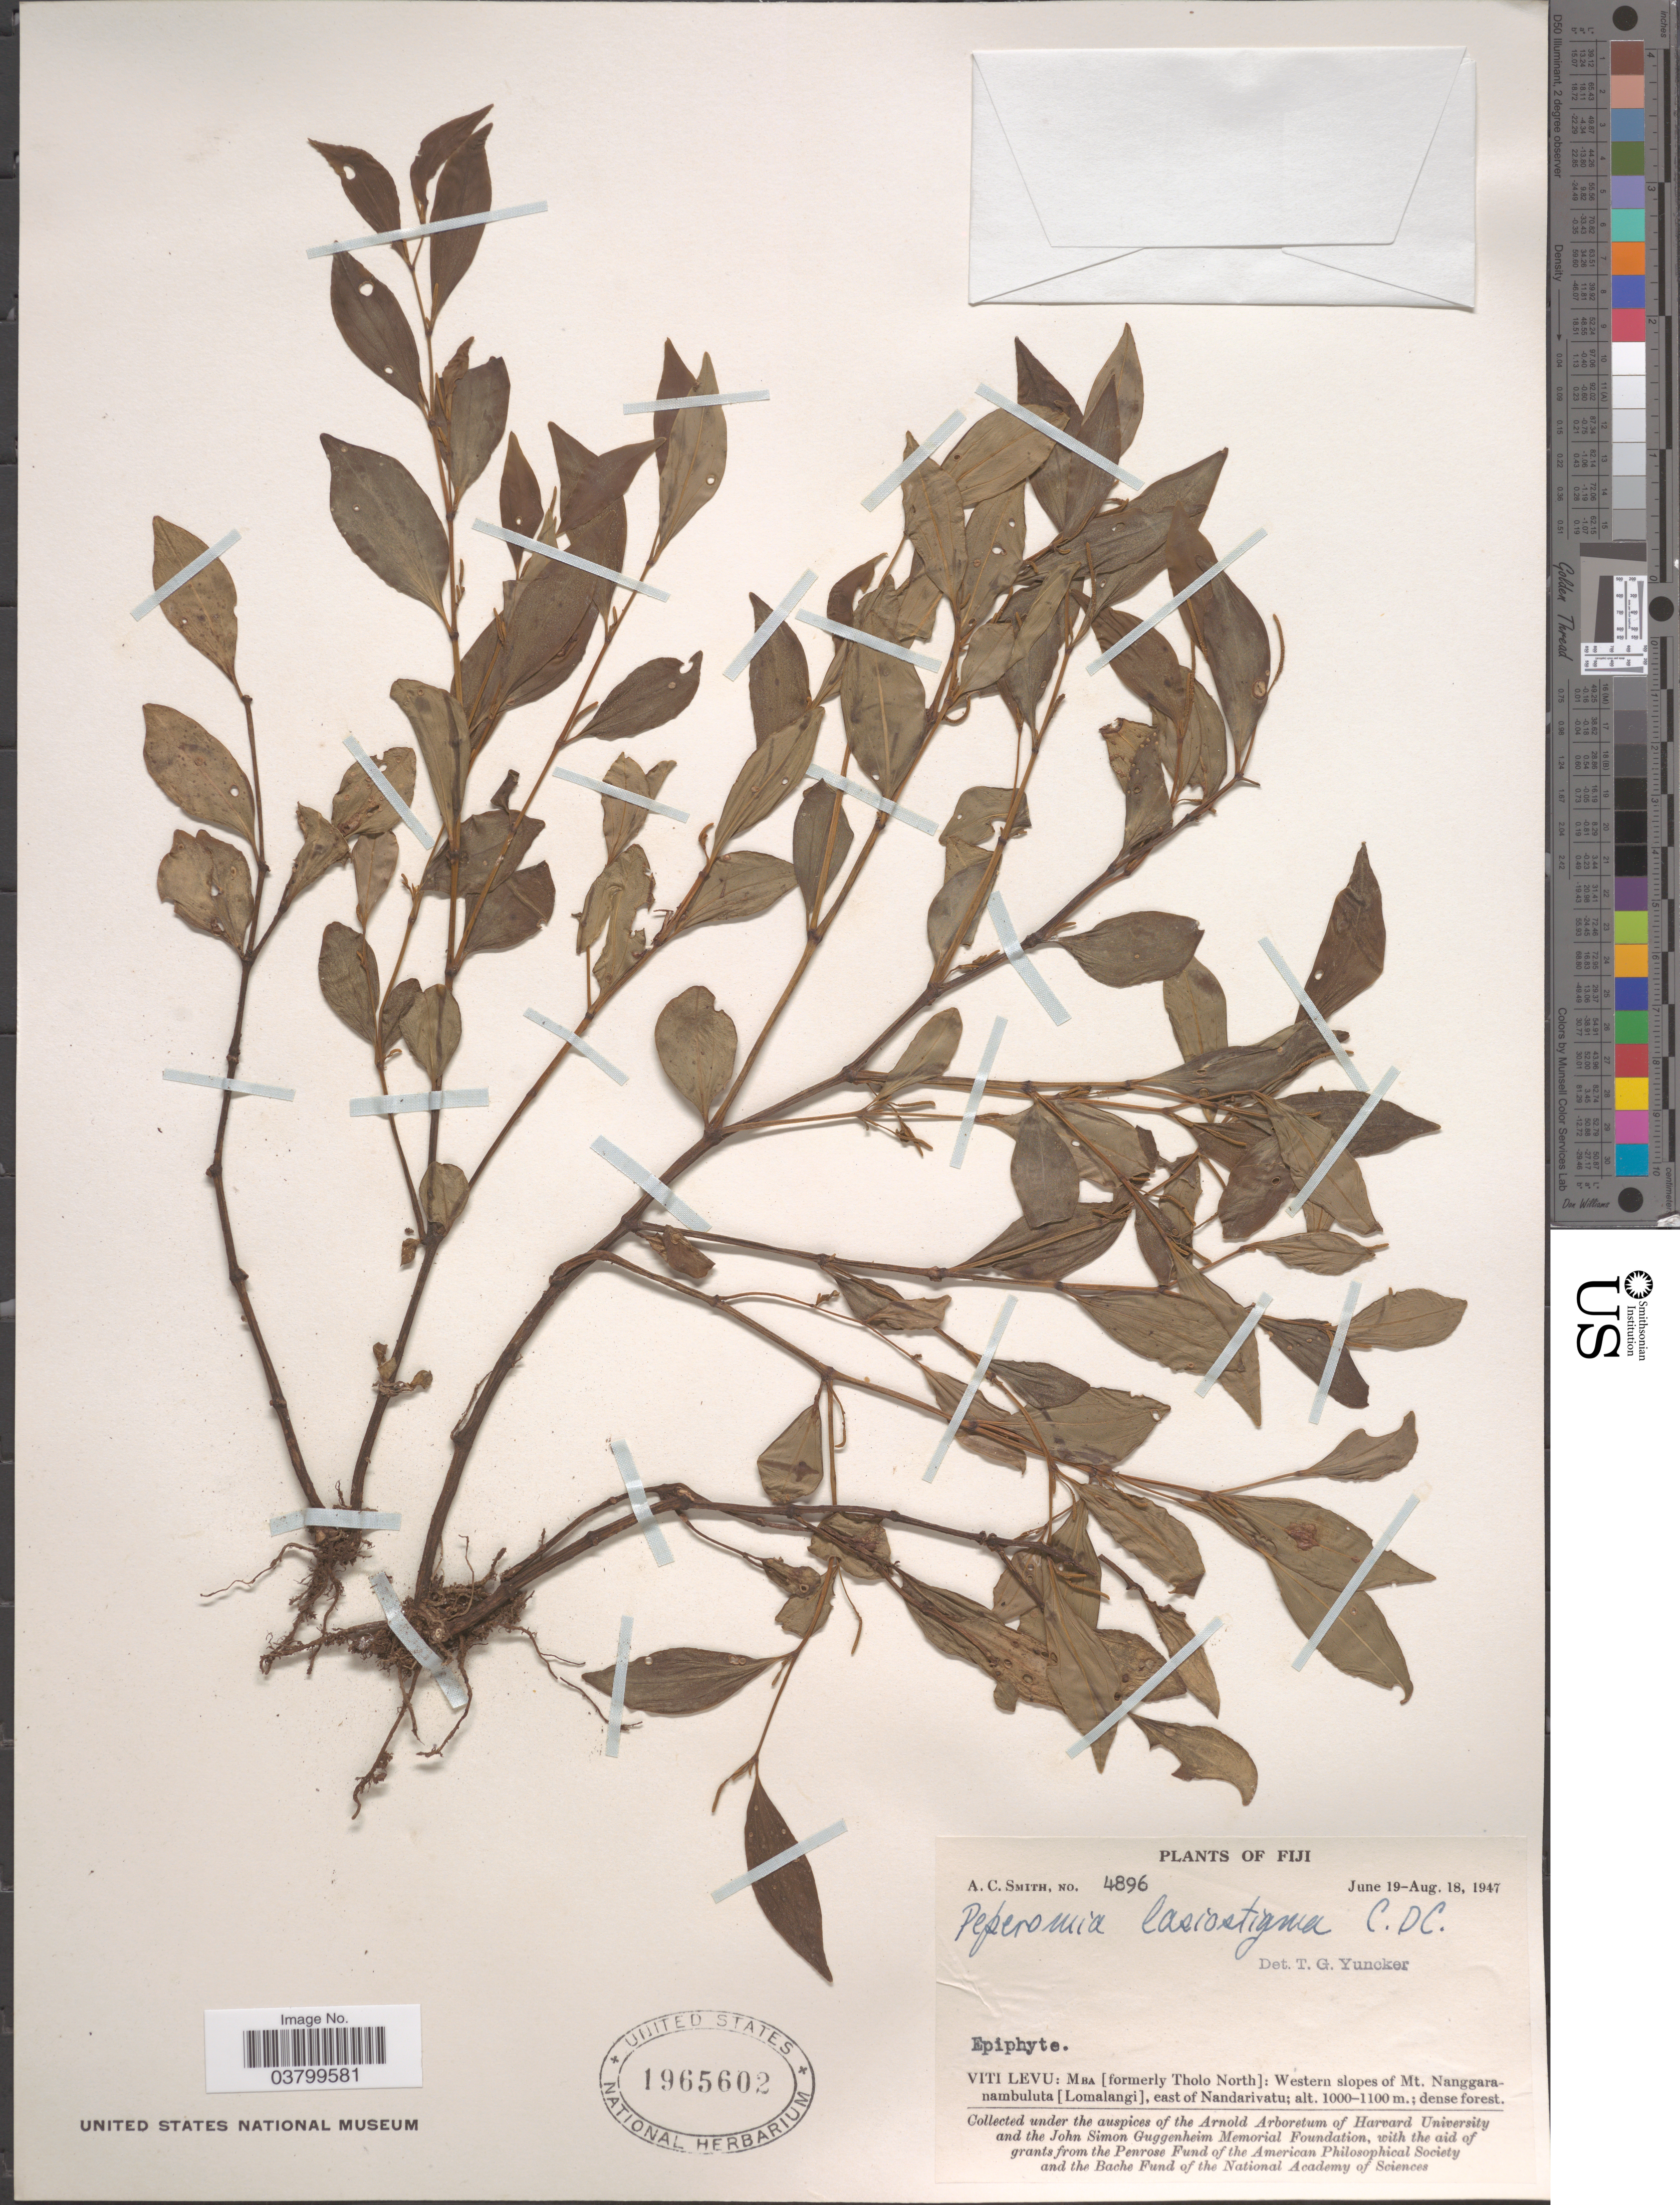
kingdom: Plantae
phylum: Tracheophyta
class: Magnoliopsida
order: Piperales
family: Piperaceae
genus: Peperomia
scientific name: Peperomia lasiostigma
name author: C. DC.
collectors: A. C. Smith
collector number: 4896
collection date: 1947-06-19/1947-08-18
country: Fiji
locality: Viti Levu: Mba [formerly Tholo North]: Western slopes of Mt. Nanggaranambuluta [Lomalangi], east of Nandarivatu.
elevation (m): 1000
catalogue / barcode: US 1965602